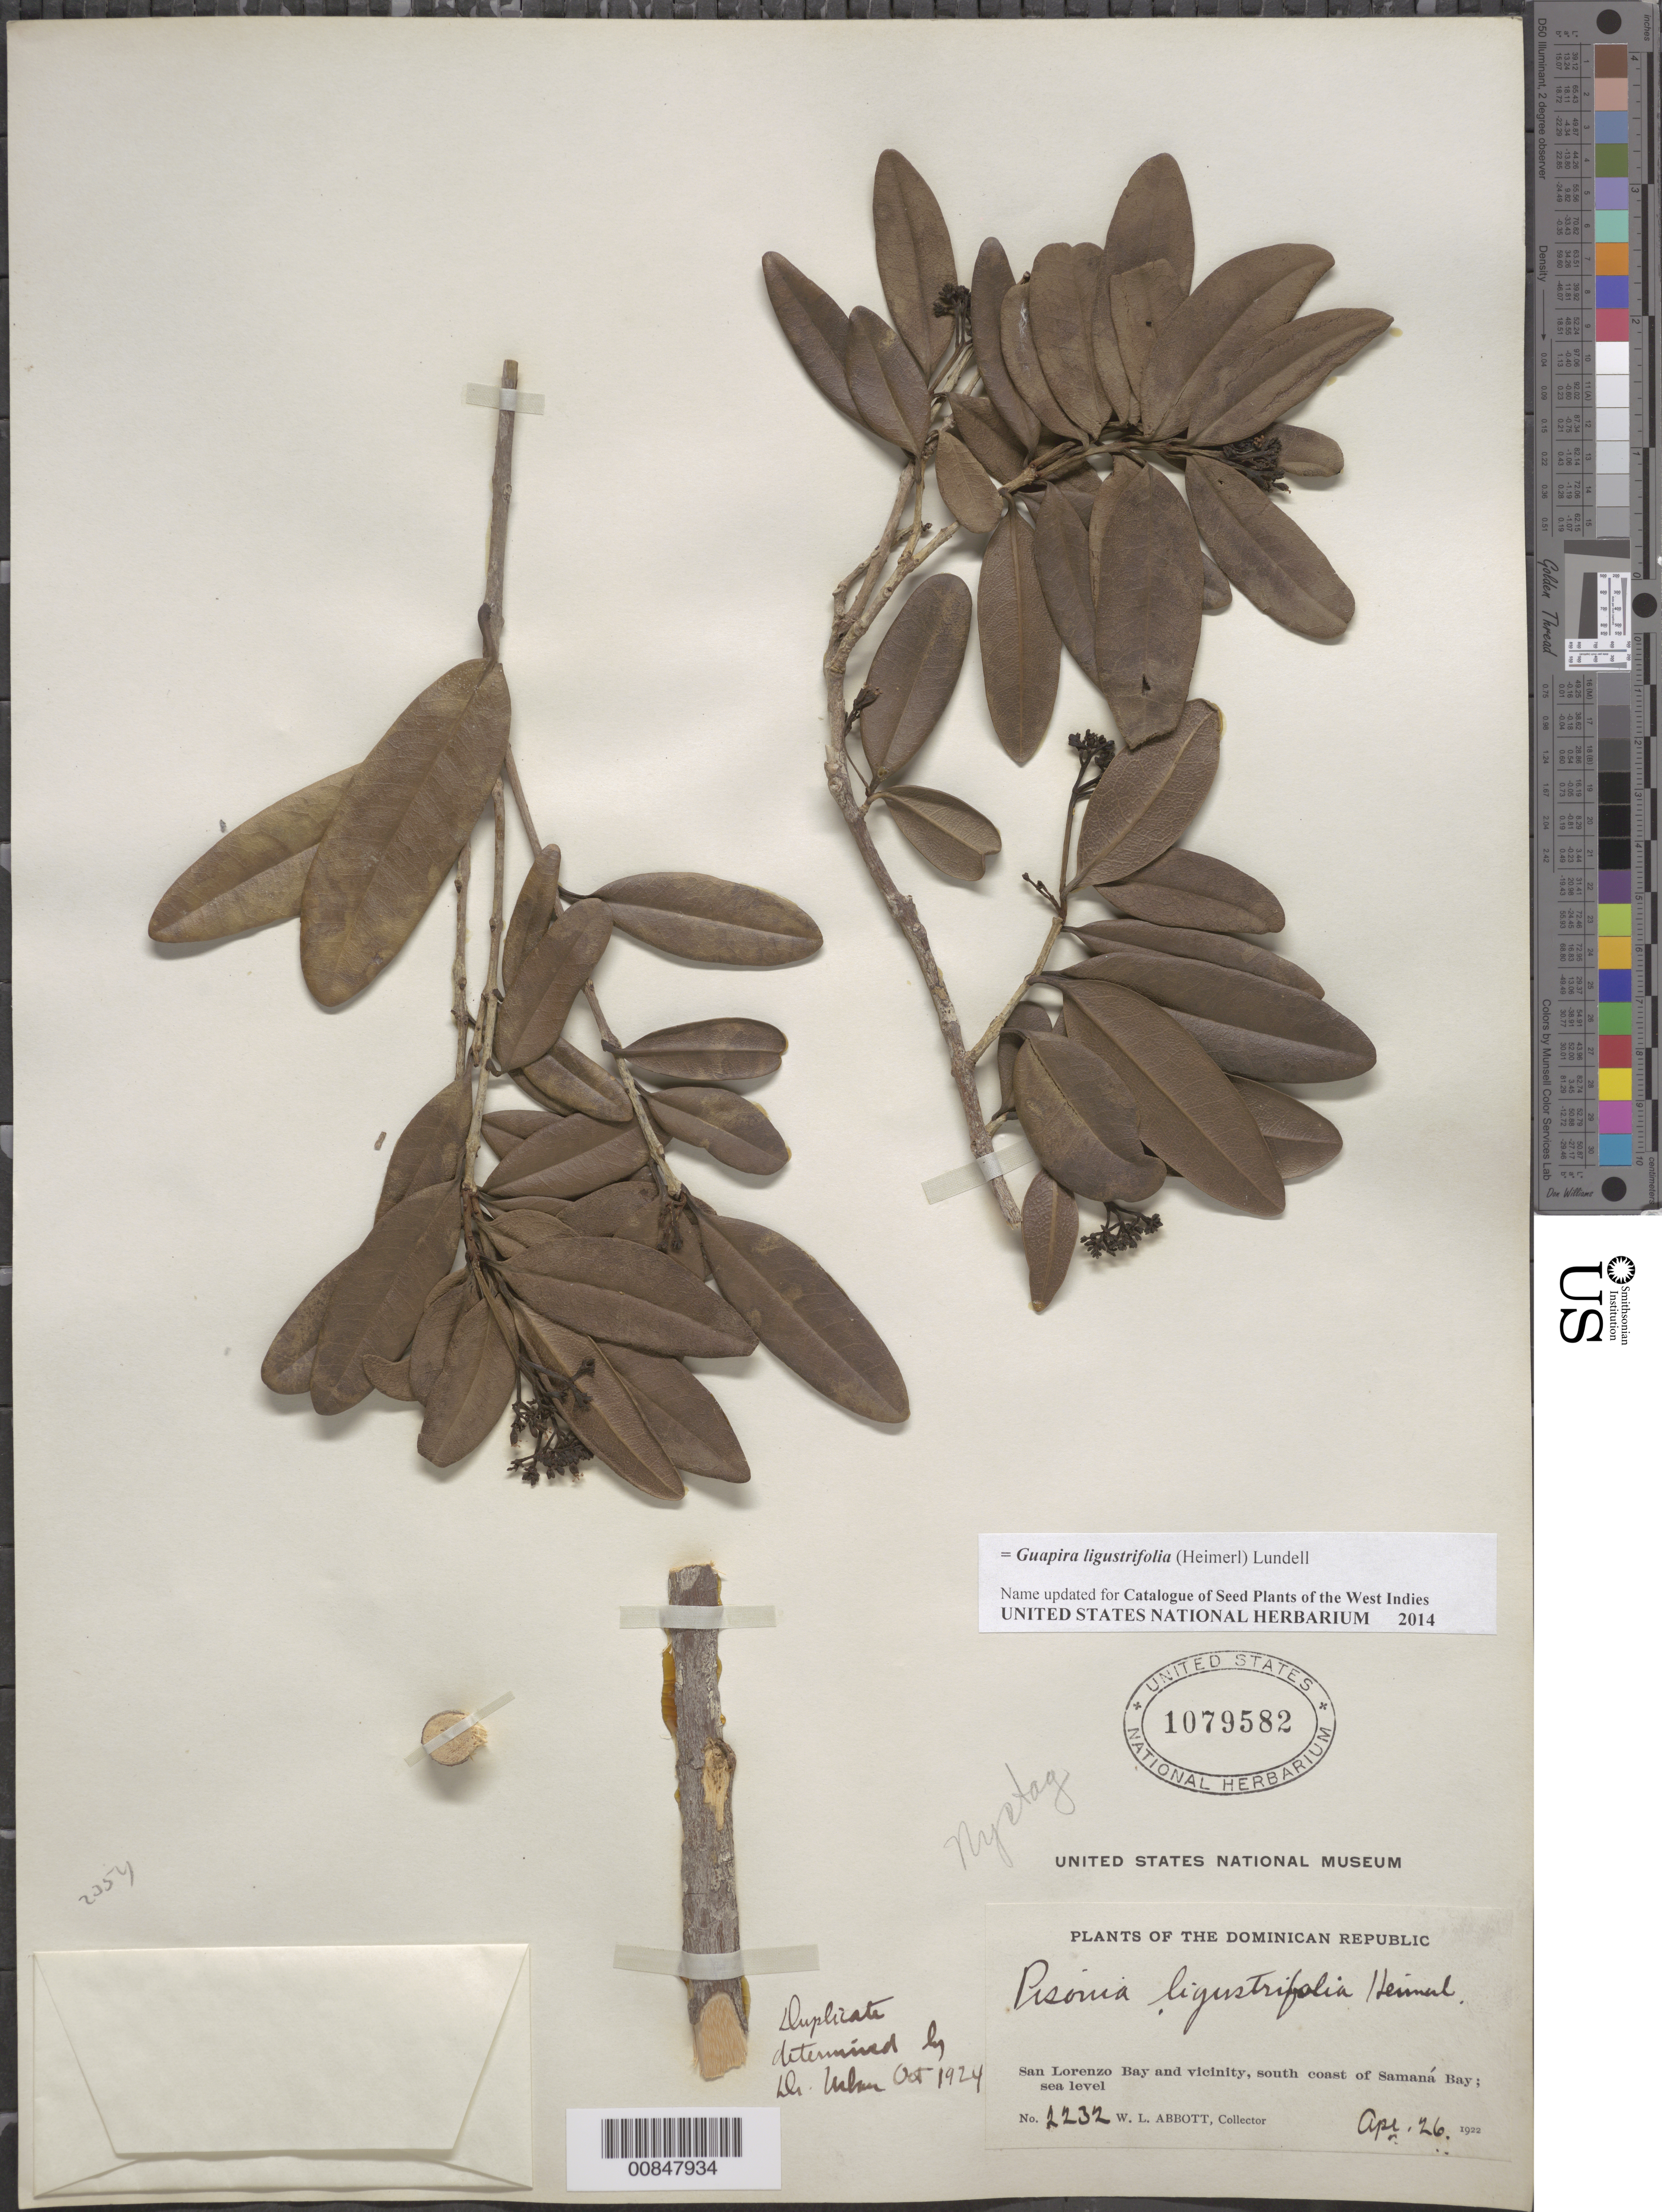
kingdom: Plantae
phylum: Tracheophyta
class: Magnoliopsida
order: Caryophyllales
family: Nyctaginaceae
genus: Guapira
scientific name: Guapira ligustrifolia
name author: (Heimerl) Lundell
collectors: W. L. Abbott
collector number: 2232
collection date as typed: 26 Apr 1922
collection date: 1922-04-26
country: Dominican Republic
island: Hispaniola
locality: San Lorenzo Bay and vicinity, south coast of Samaná Bay.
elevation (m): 0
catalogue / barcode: US 1079582